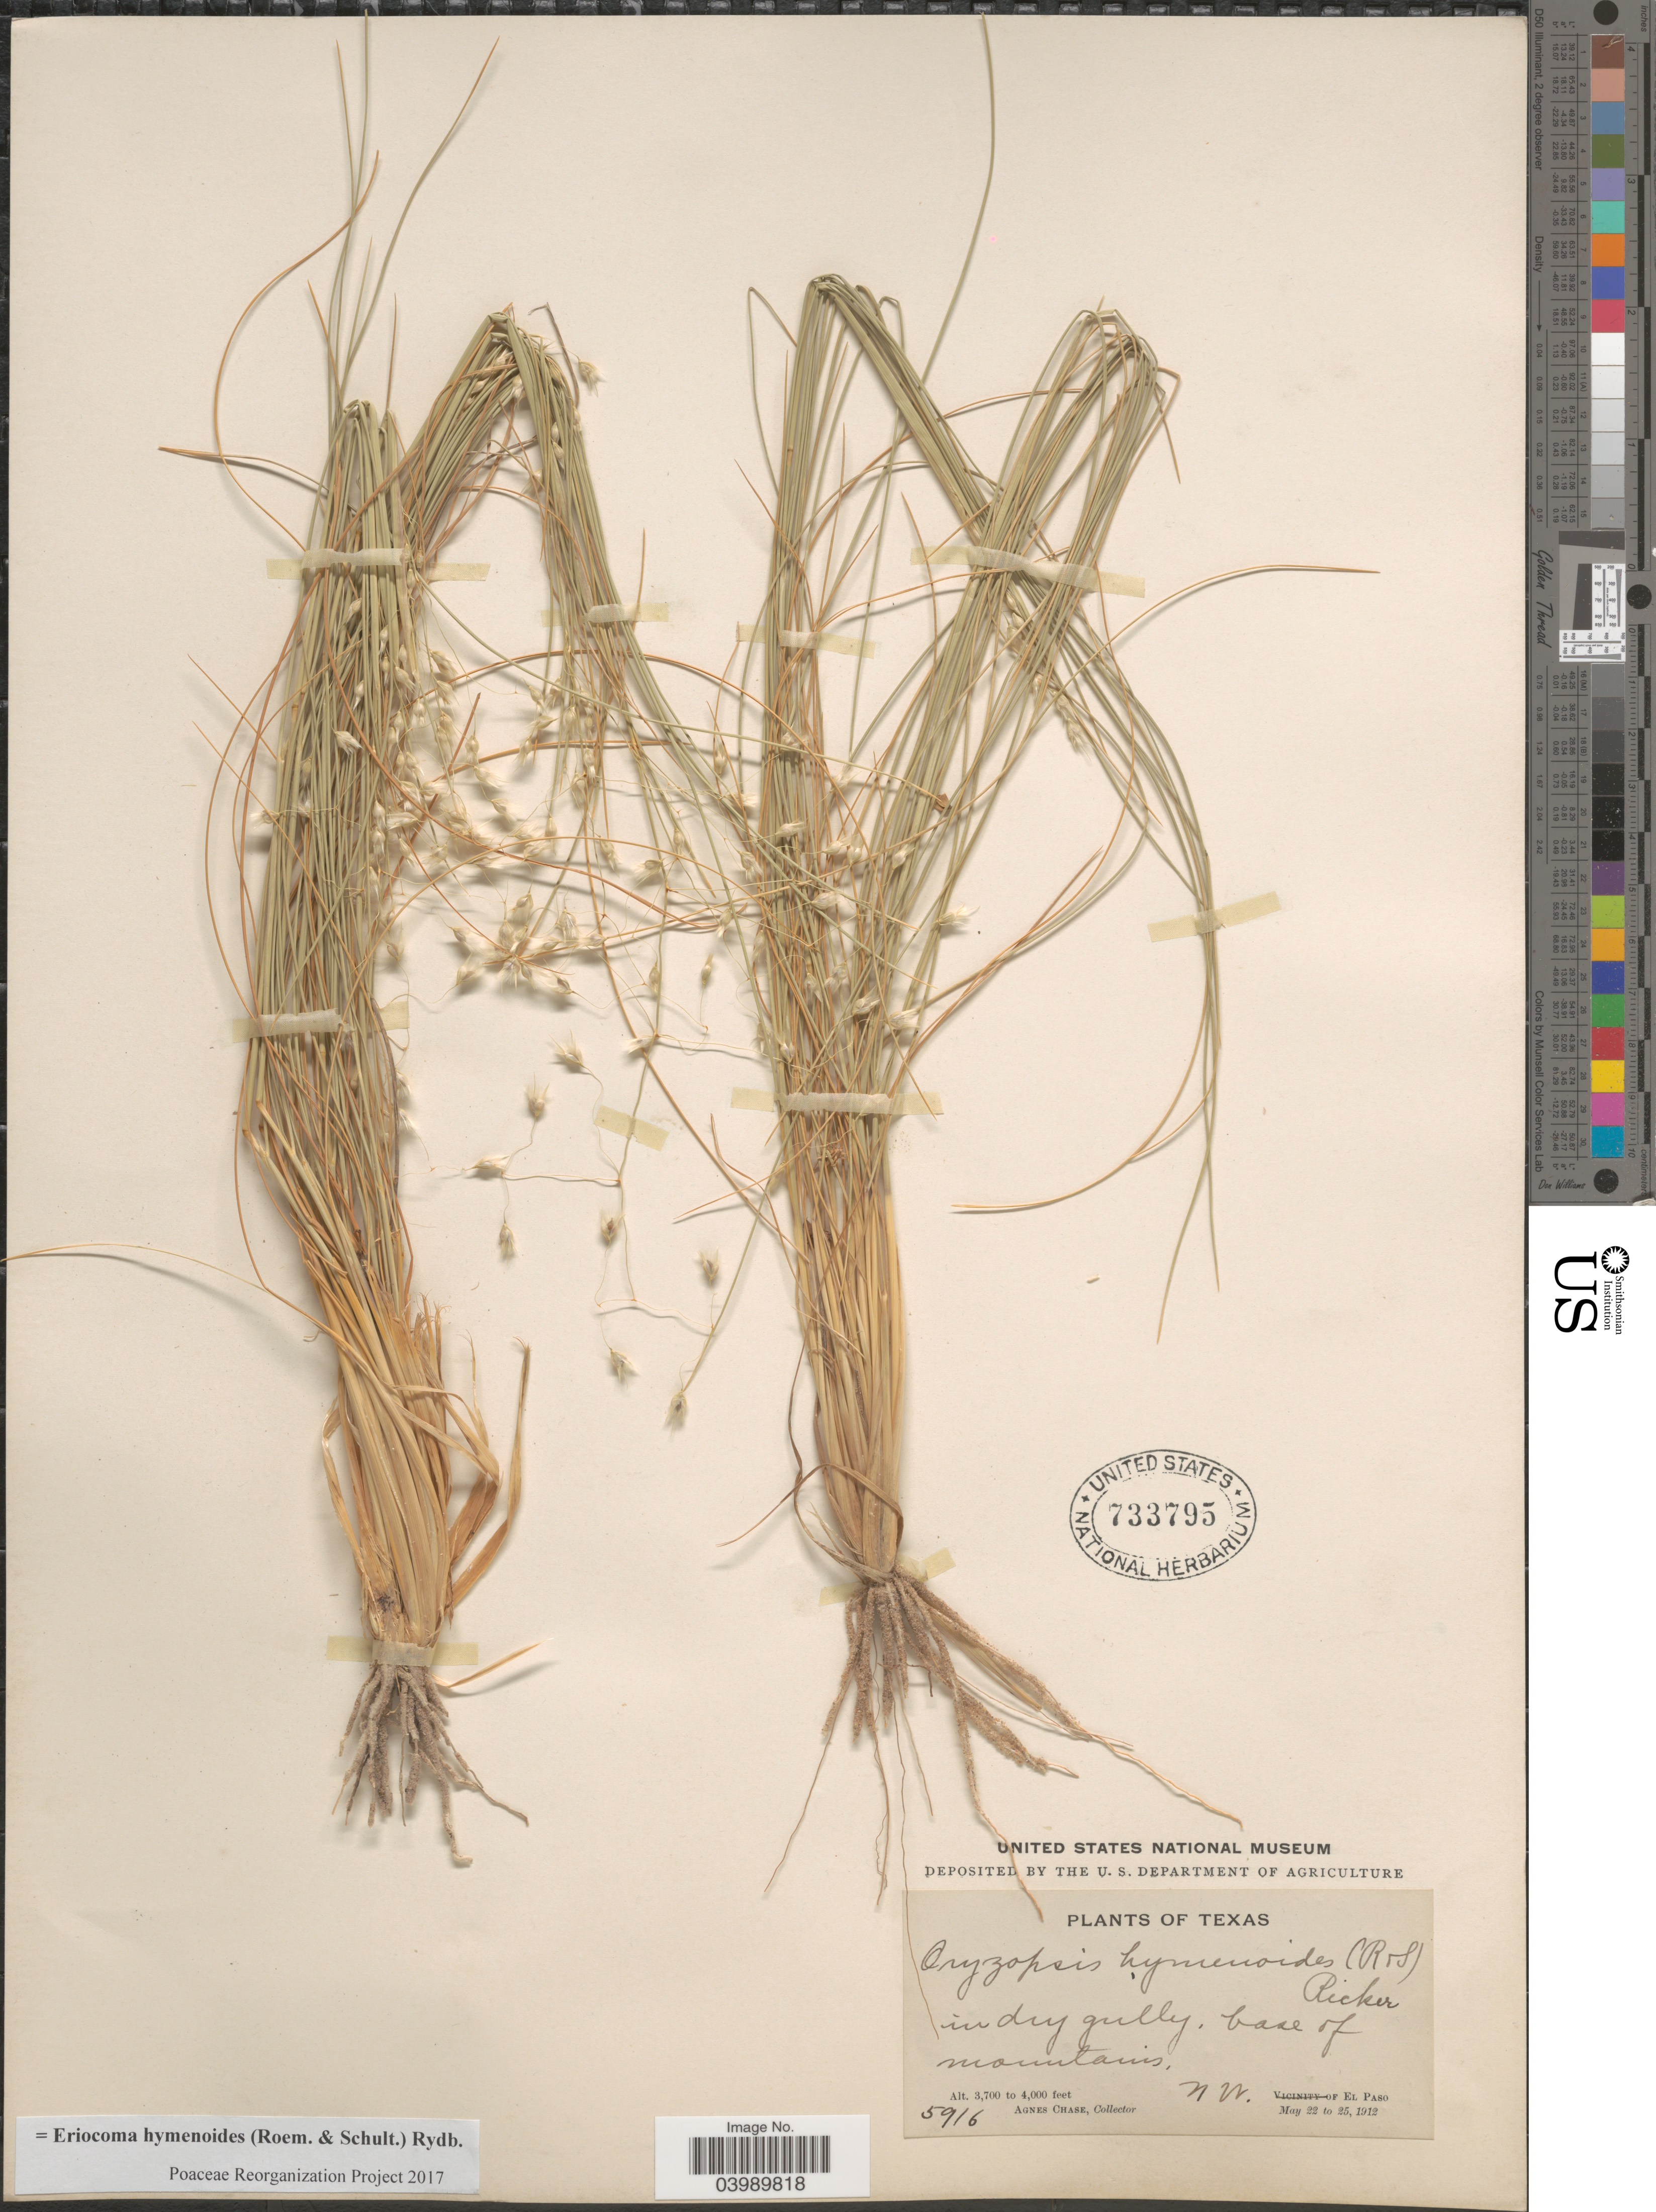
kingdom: Plantae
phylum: Tracheophyta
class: Liliopsida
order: Poales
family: Poaceae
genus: Eriocoma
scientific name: Eriocoma hymenoides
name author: (Roem. & Schult.) Rydb.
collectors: A. Chase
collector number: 5916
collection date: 1912-05-22/1912-05-25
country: United States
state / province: Texas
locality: In dry gully base of mountains. N. W. El Paso.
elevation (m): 1128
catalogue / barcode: US 733795